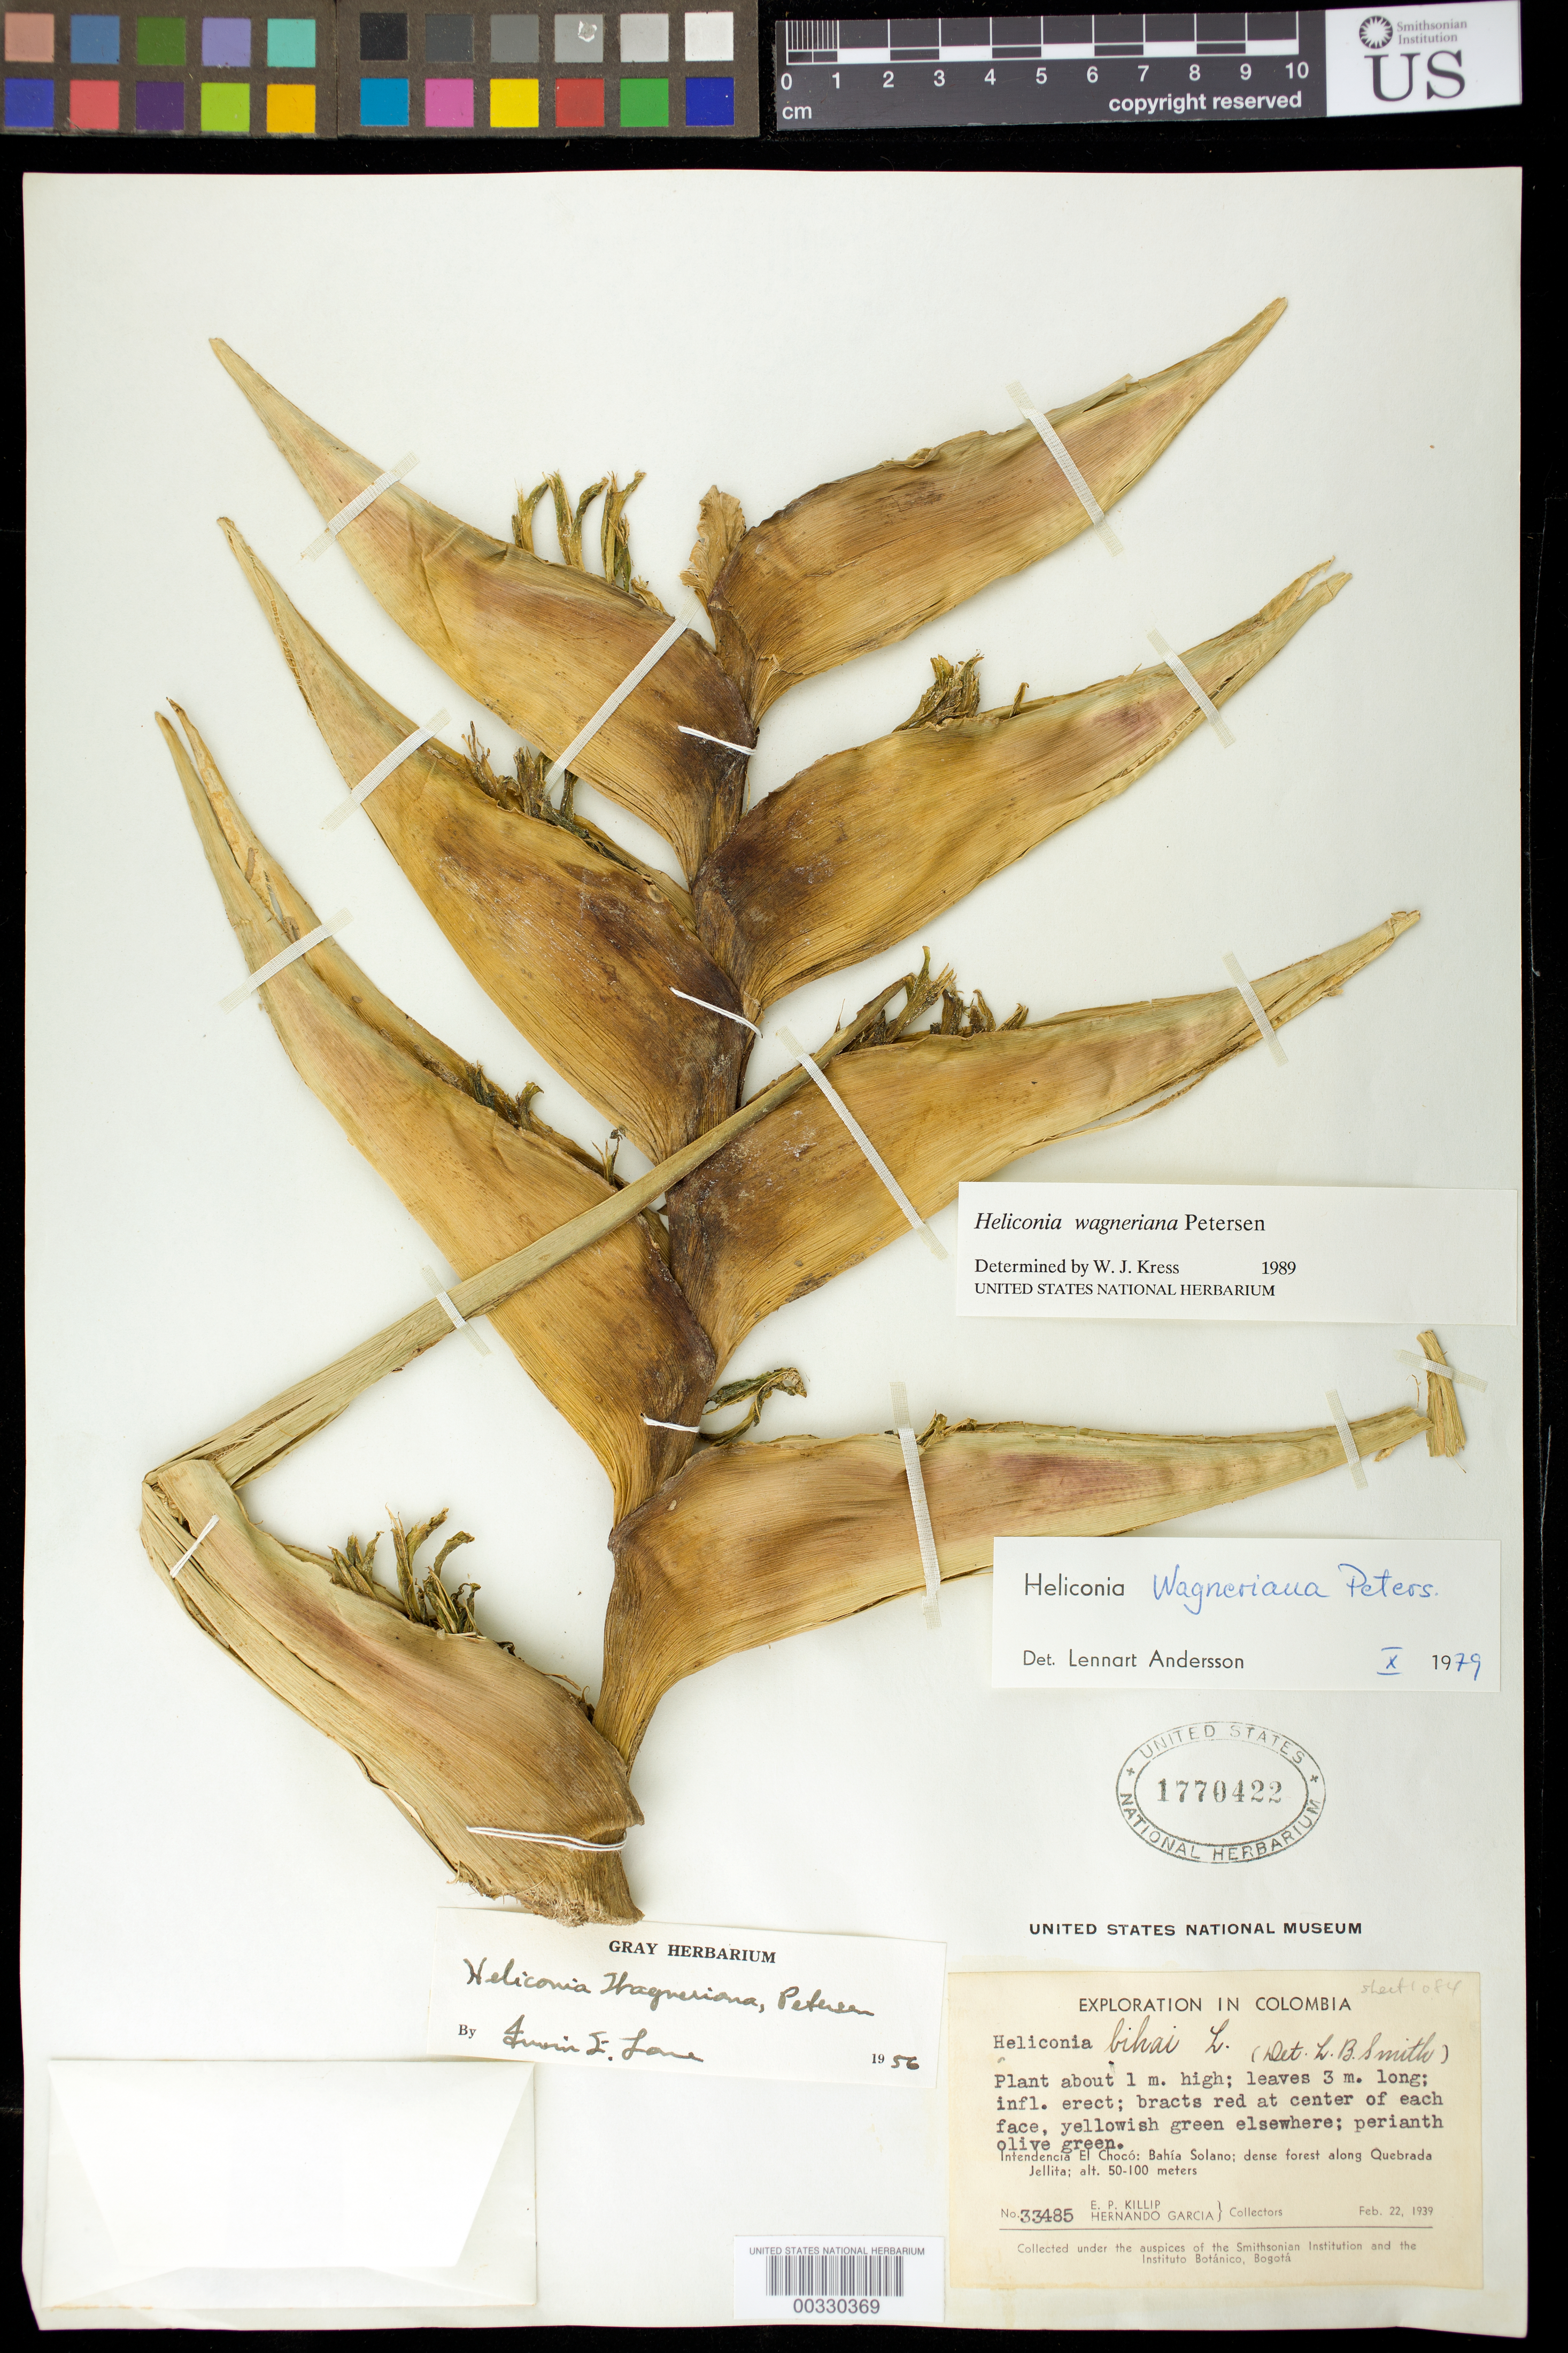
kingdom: Plantae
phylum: Tracheophyta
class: Liliopsida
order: Zingiberales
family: Heliconiaceae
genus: Heliconia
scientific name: Heliconia wagneriana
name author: Petersen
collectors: E. P. Killip & H. Garcia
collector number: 33485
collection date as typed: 22 Feb 1939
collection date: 1939-02-22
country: Colombia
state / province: Chocó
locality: Bahia Solano, dense forest along Quebrada JelLita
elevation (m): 50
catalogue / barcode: US 1770422